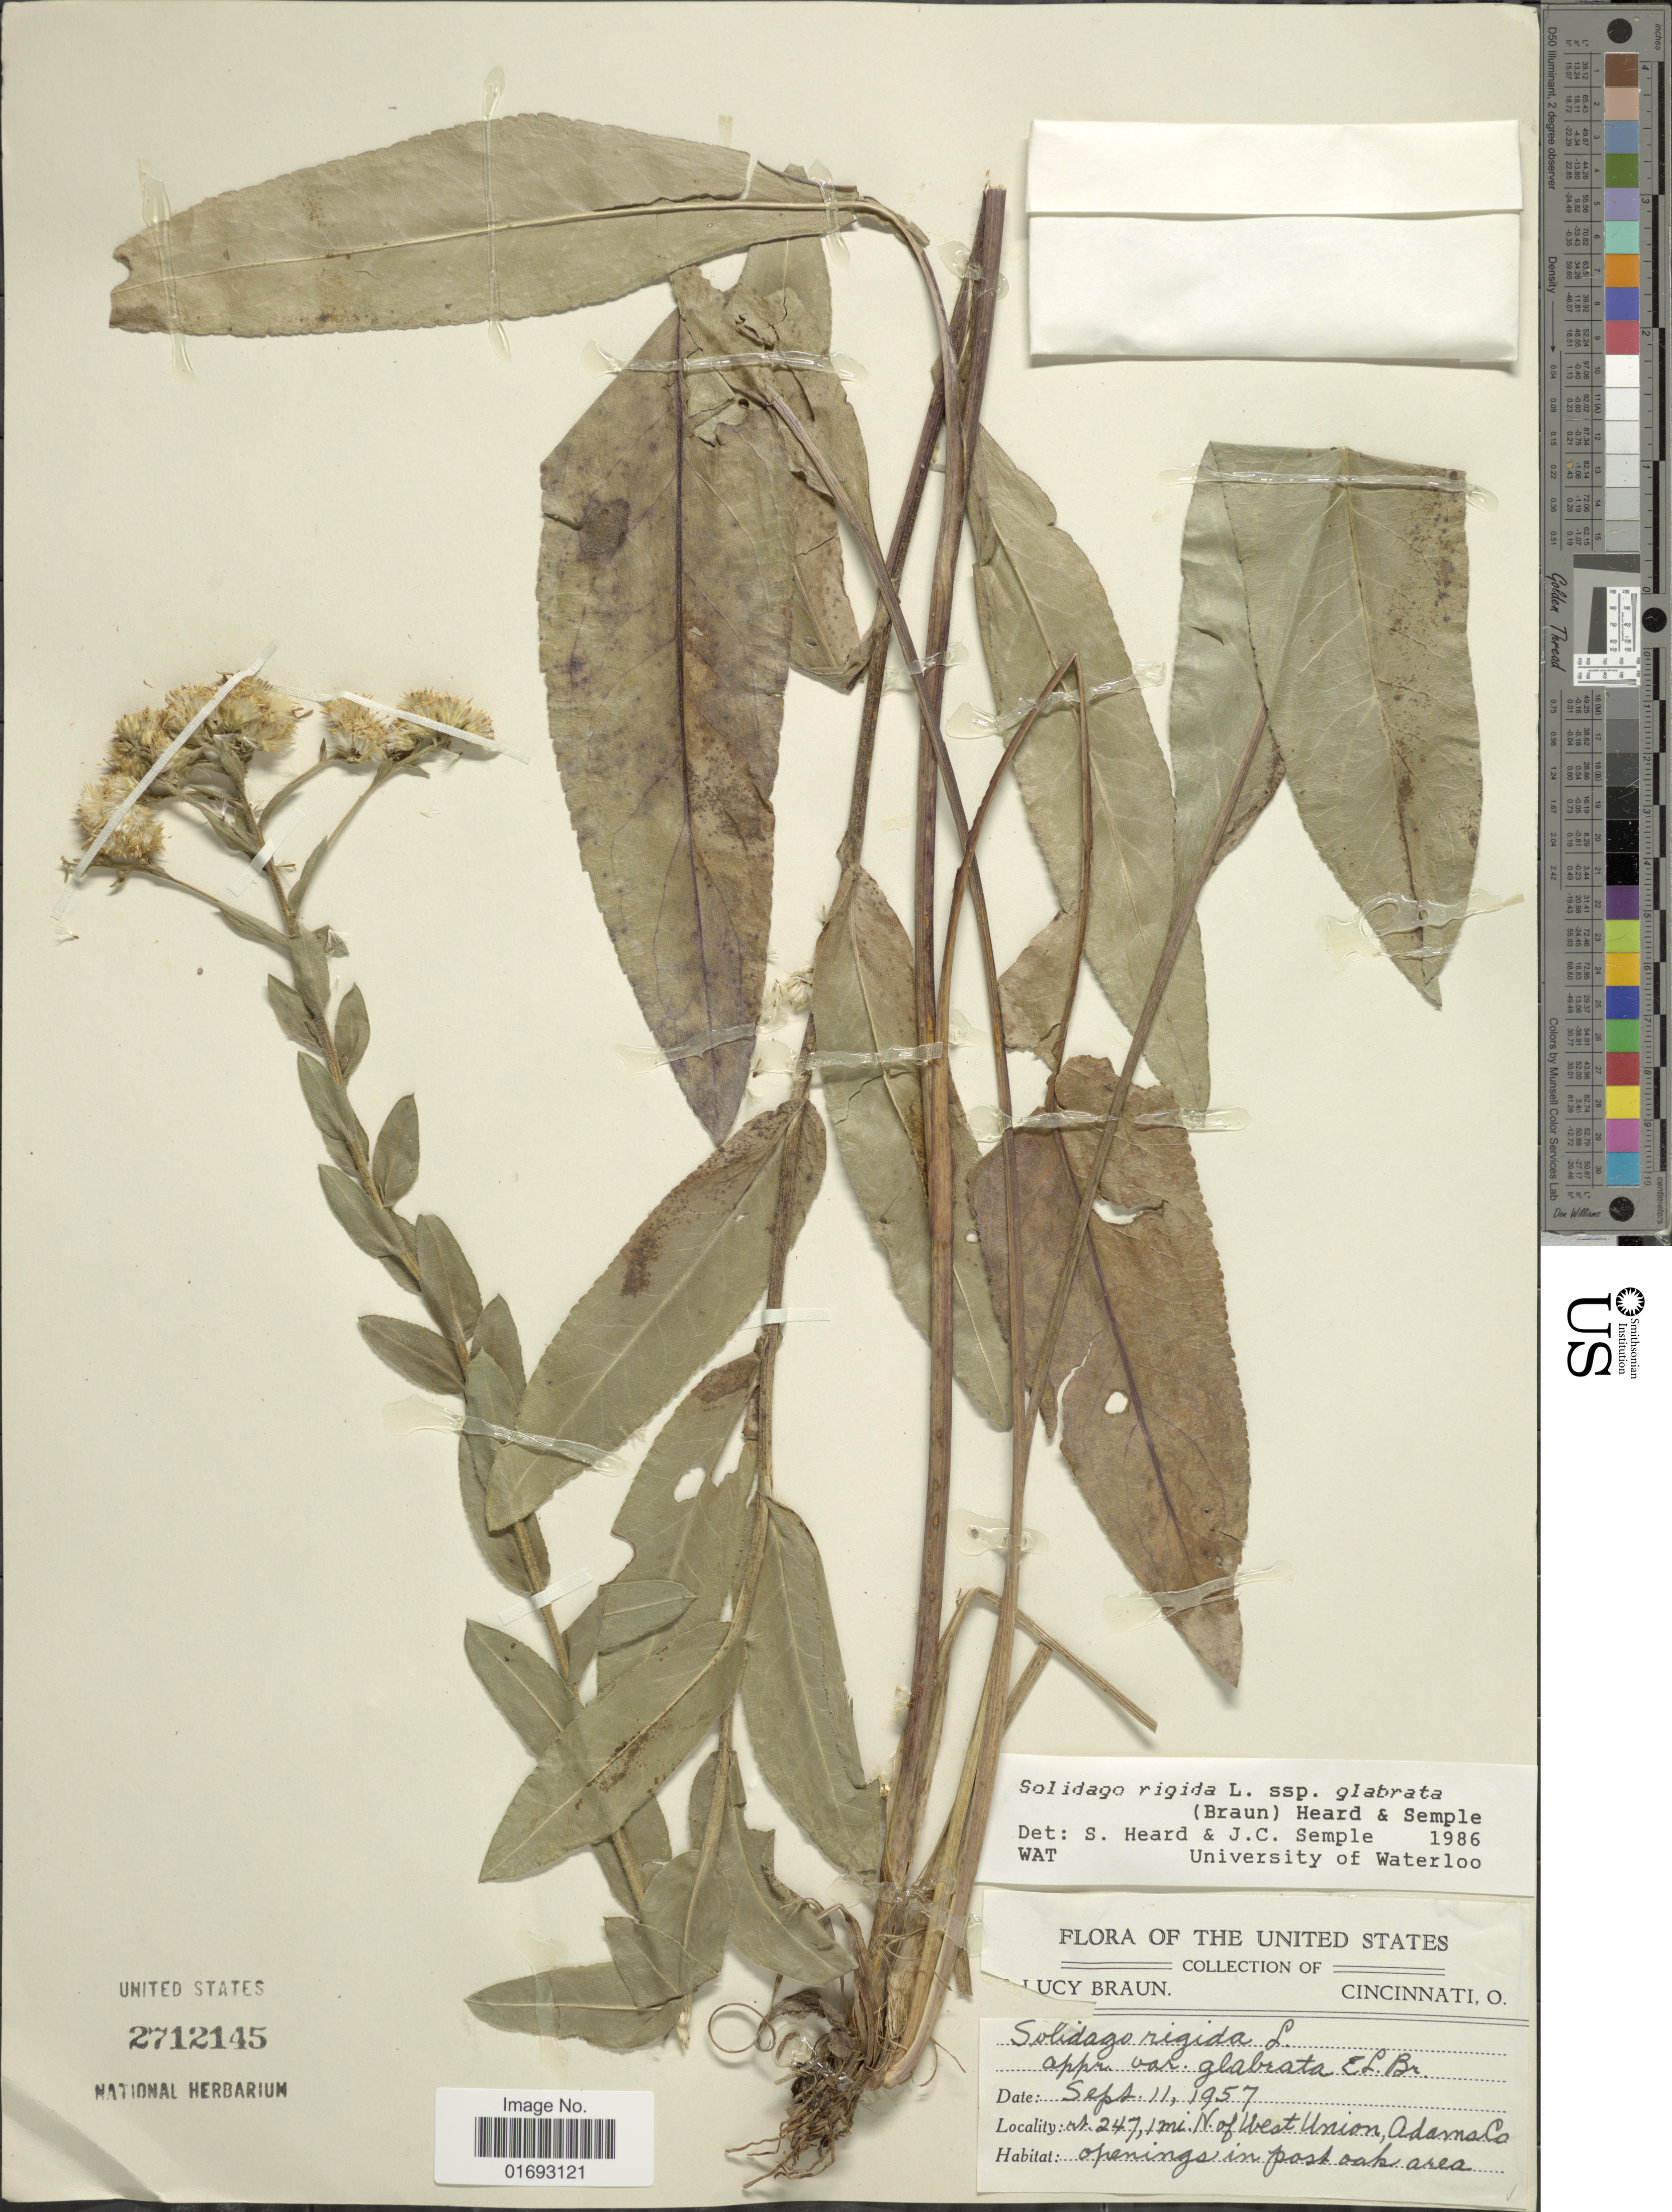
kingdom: Plantae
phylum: Tracheophyta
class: Magnoliopsida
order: Asterales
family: Asteraceae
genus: Oligoneuron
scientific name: Oligoneuron rigidum var. glabrata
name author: (E.L. Braun) G.L. Nesom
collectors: E. L. Braun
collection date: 1957-09-11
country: United States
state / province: Ohio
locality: Cincinatti, O. Cincinnati, O. N 247.1 mi N of West Union, Adams Co., openings in post oak area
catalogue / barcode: US 2712145